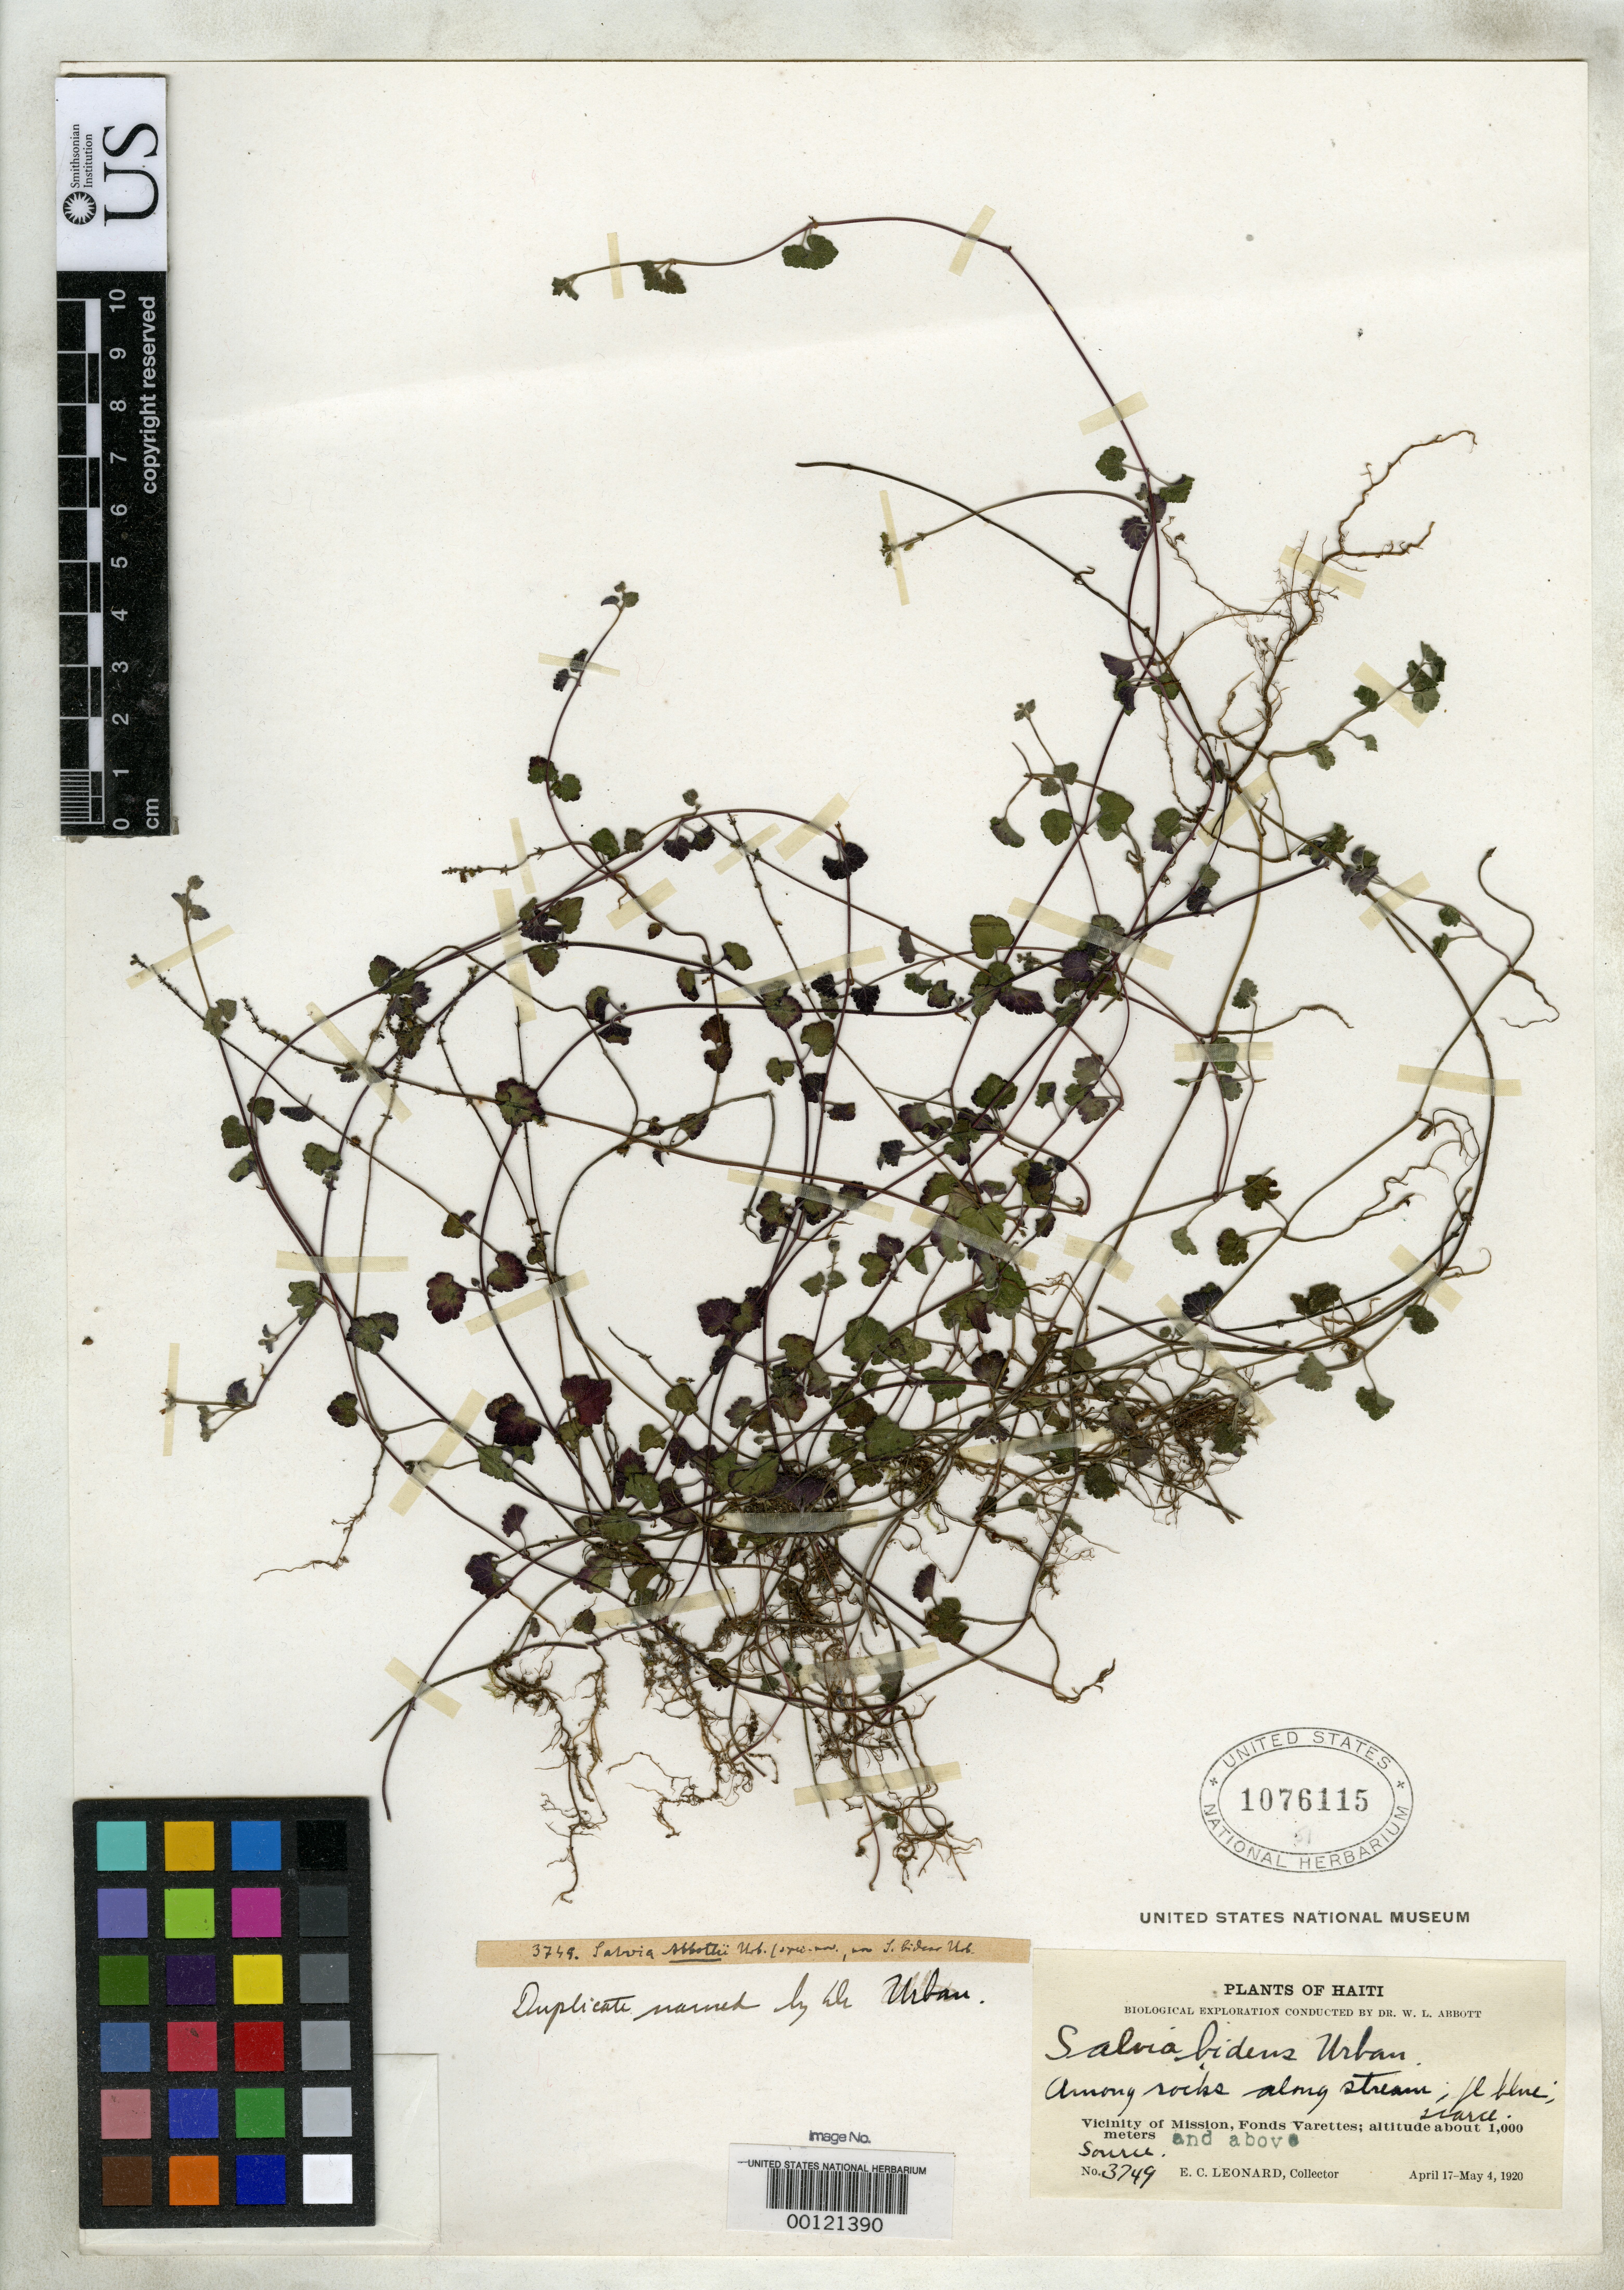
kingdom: Plantae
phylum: Tracheophyta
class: Magnoliopsida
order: Lamiales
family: Lamiaceae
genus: Salvia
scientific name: Salvia abbottii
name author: Urb.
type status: Isotype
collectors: E. C. Leonard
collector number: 3749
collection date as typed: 17 Apr 1920 to 04 May 1920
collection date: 1920-04-17/1920-05-04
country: Haiti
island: Hispaniola Island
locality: Vicinity of Mission, Fonds Varettes.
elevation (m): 1000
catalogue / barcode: US 1076115